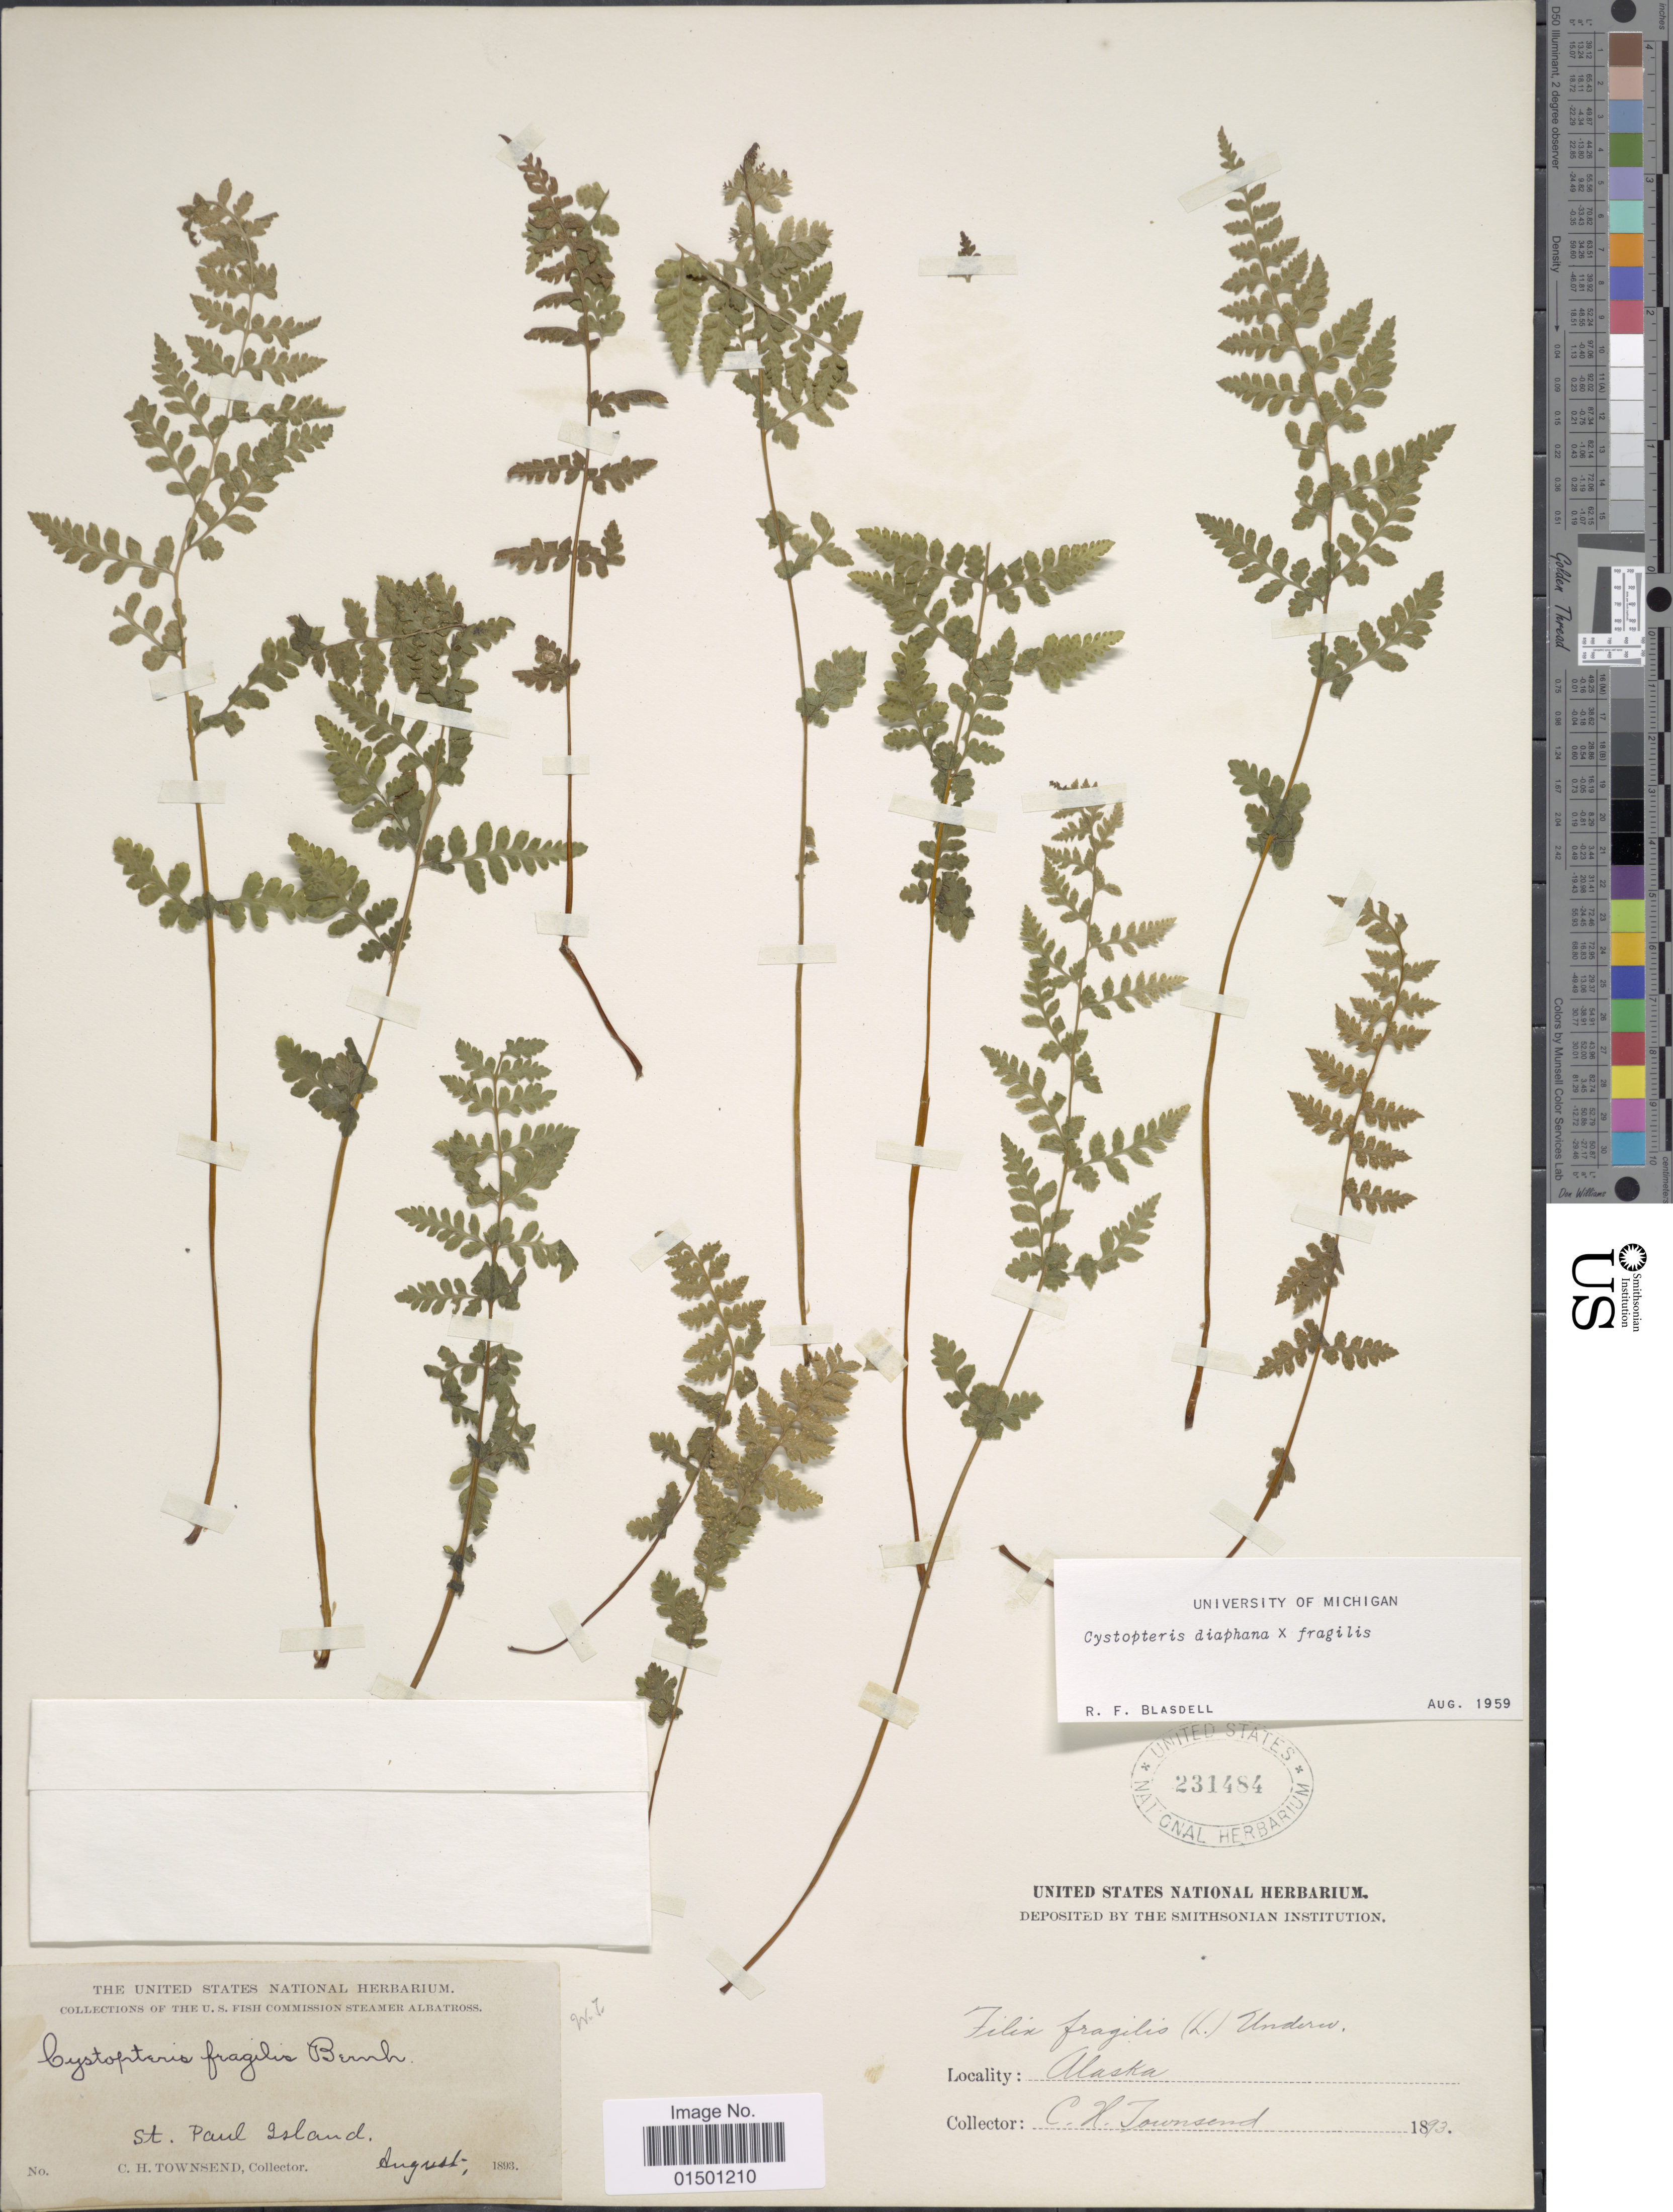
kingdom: Plantae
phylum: Tracheophyta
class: Polypodiopsida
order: Polypodiales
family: Cystopteridaceae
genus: Cystopteris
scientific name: Cystopteris diaphana x C. fragilis (L.) Bernh.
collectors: C. H. Townsend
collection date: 1893-08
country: United States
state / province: Alaska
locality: St. Paul Island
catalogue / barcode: US 231484